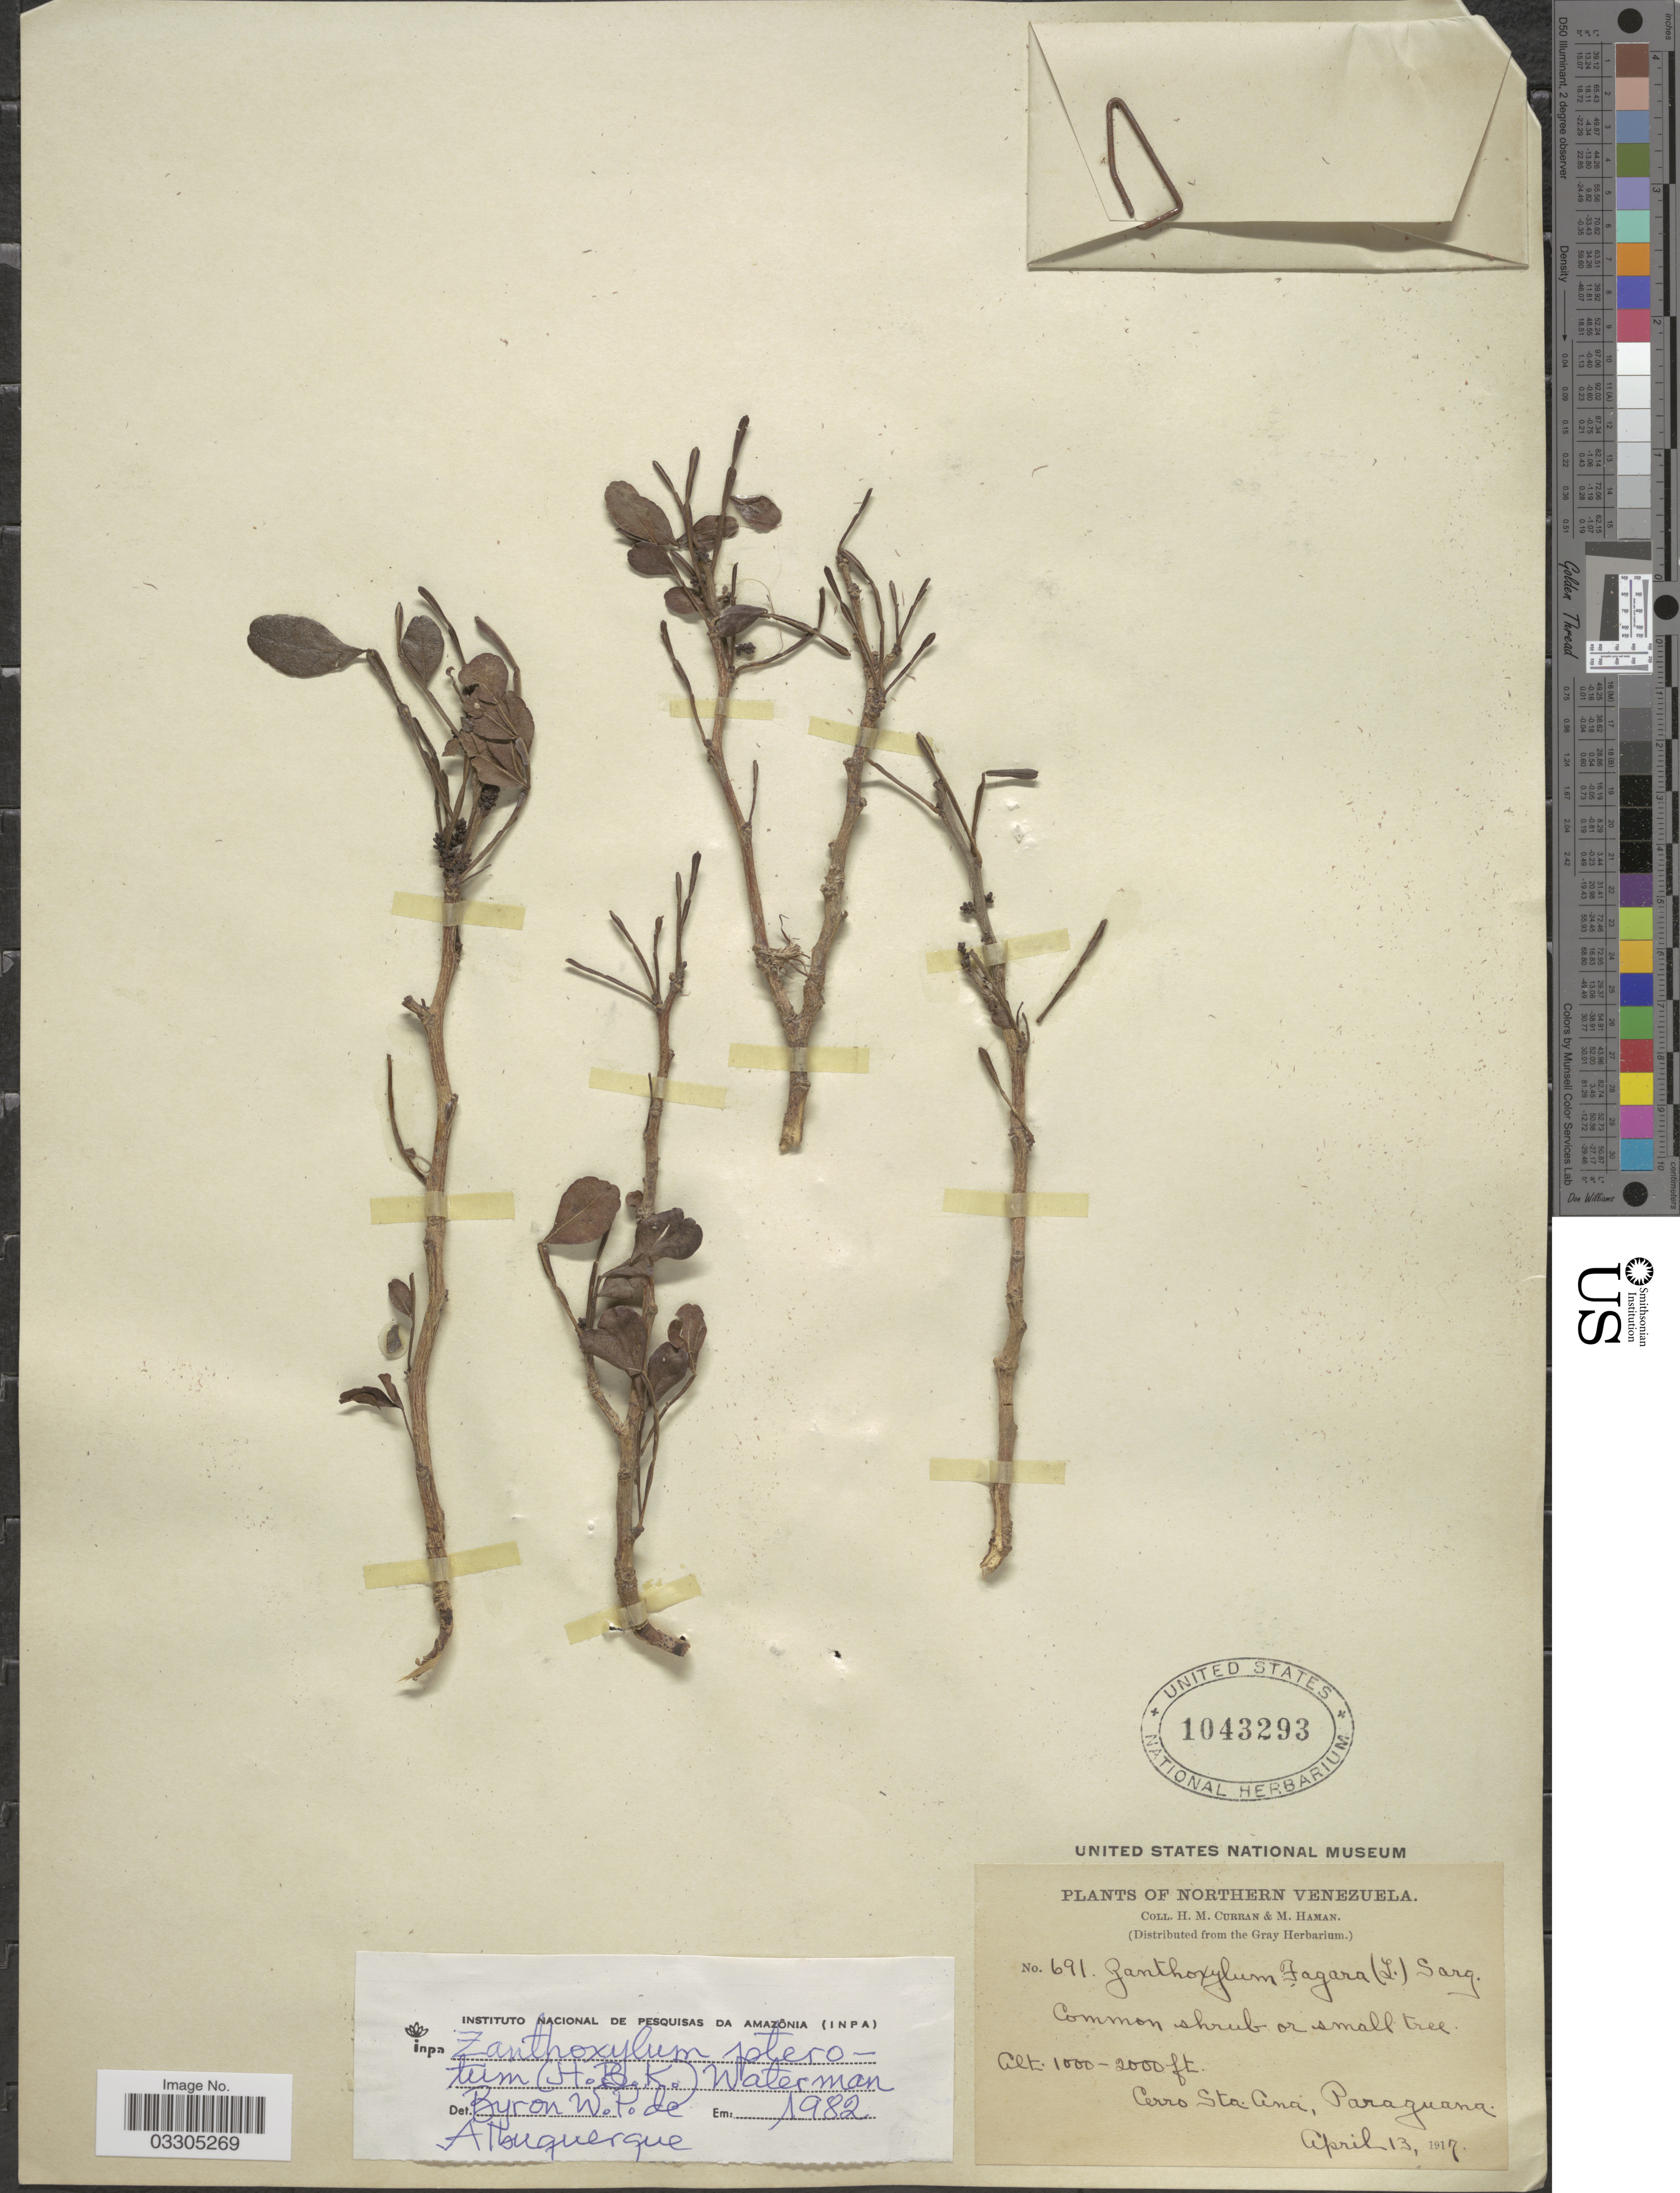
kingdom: Plantae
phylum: Tracheophyta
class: Magnoliopsida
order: Sapindales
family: Rutaceae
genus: Zanthoxylum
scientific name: Zanthoxylum fagara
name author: (L.) Sarg.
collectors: H. M. Curran & M. Haman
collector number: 691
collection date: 1917-04-13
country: Venezuela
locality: Northern Venezuela. Cerro Sta. Ana, Paraguana.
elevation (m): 305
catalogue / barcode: US 1043293